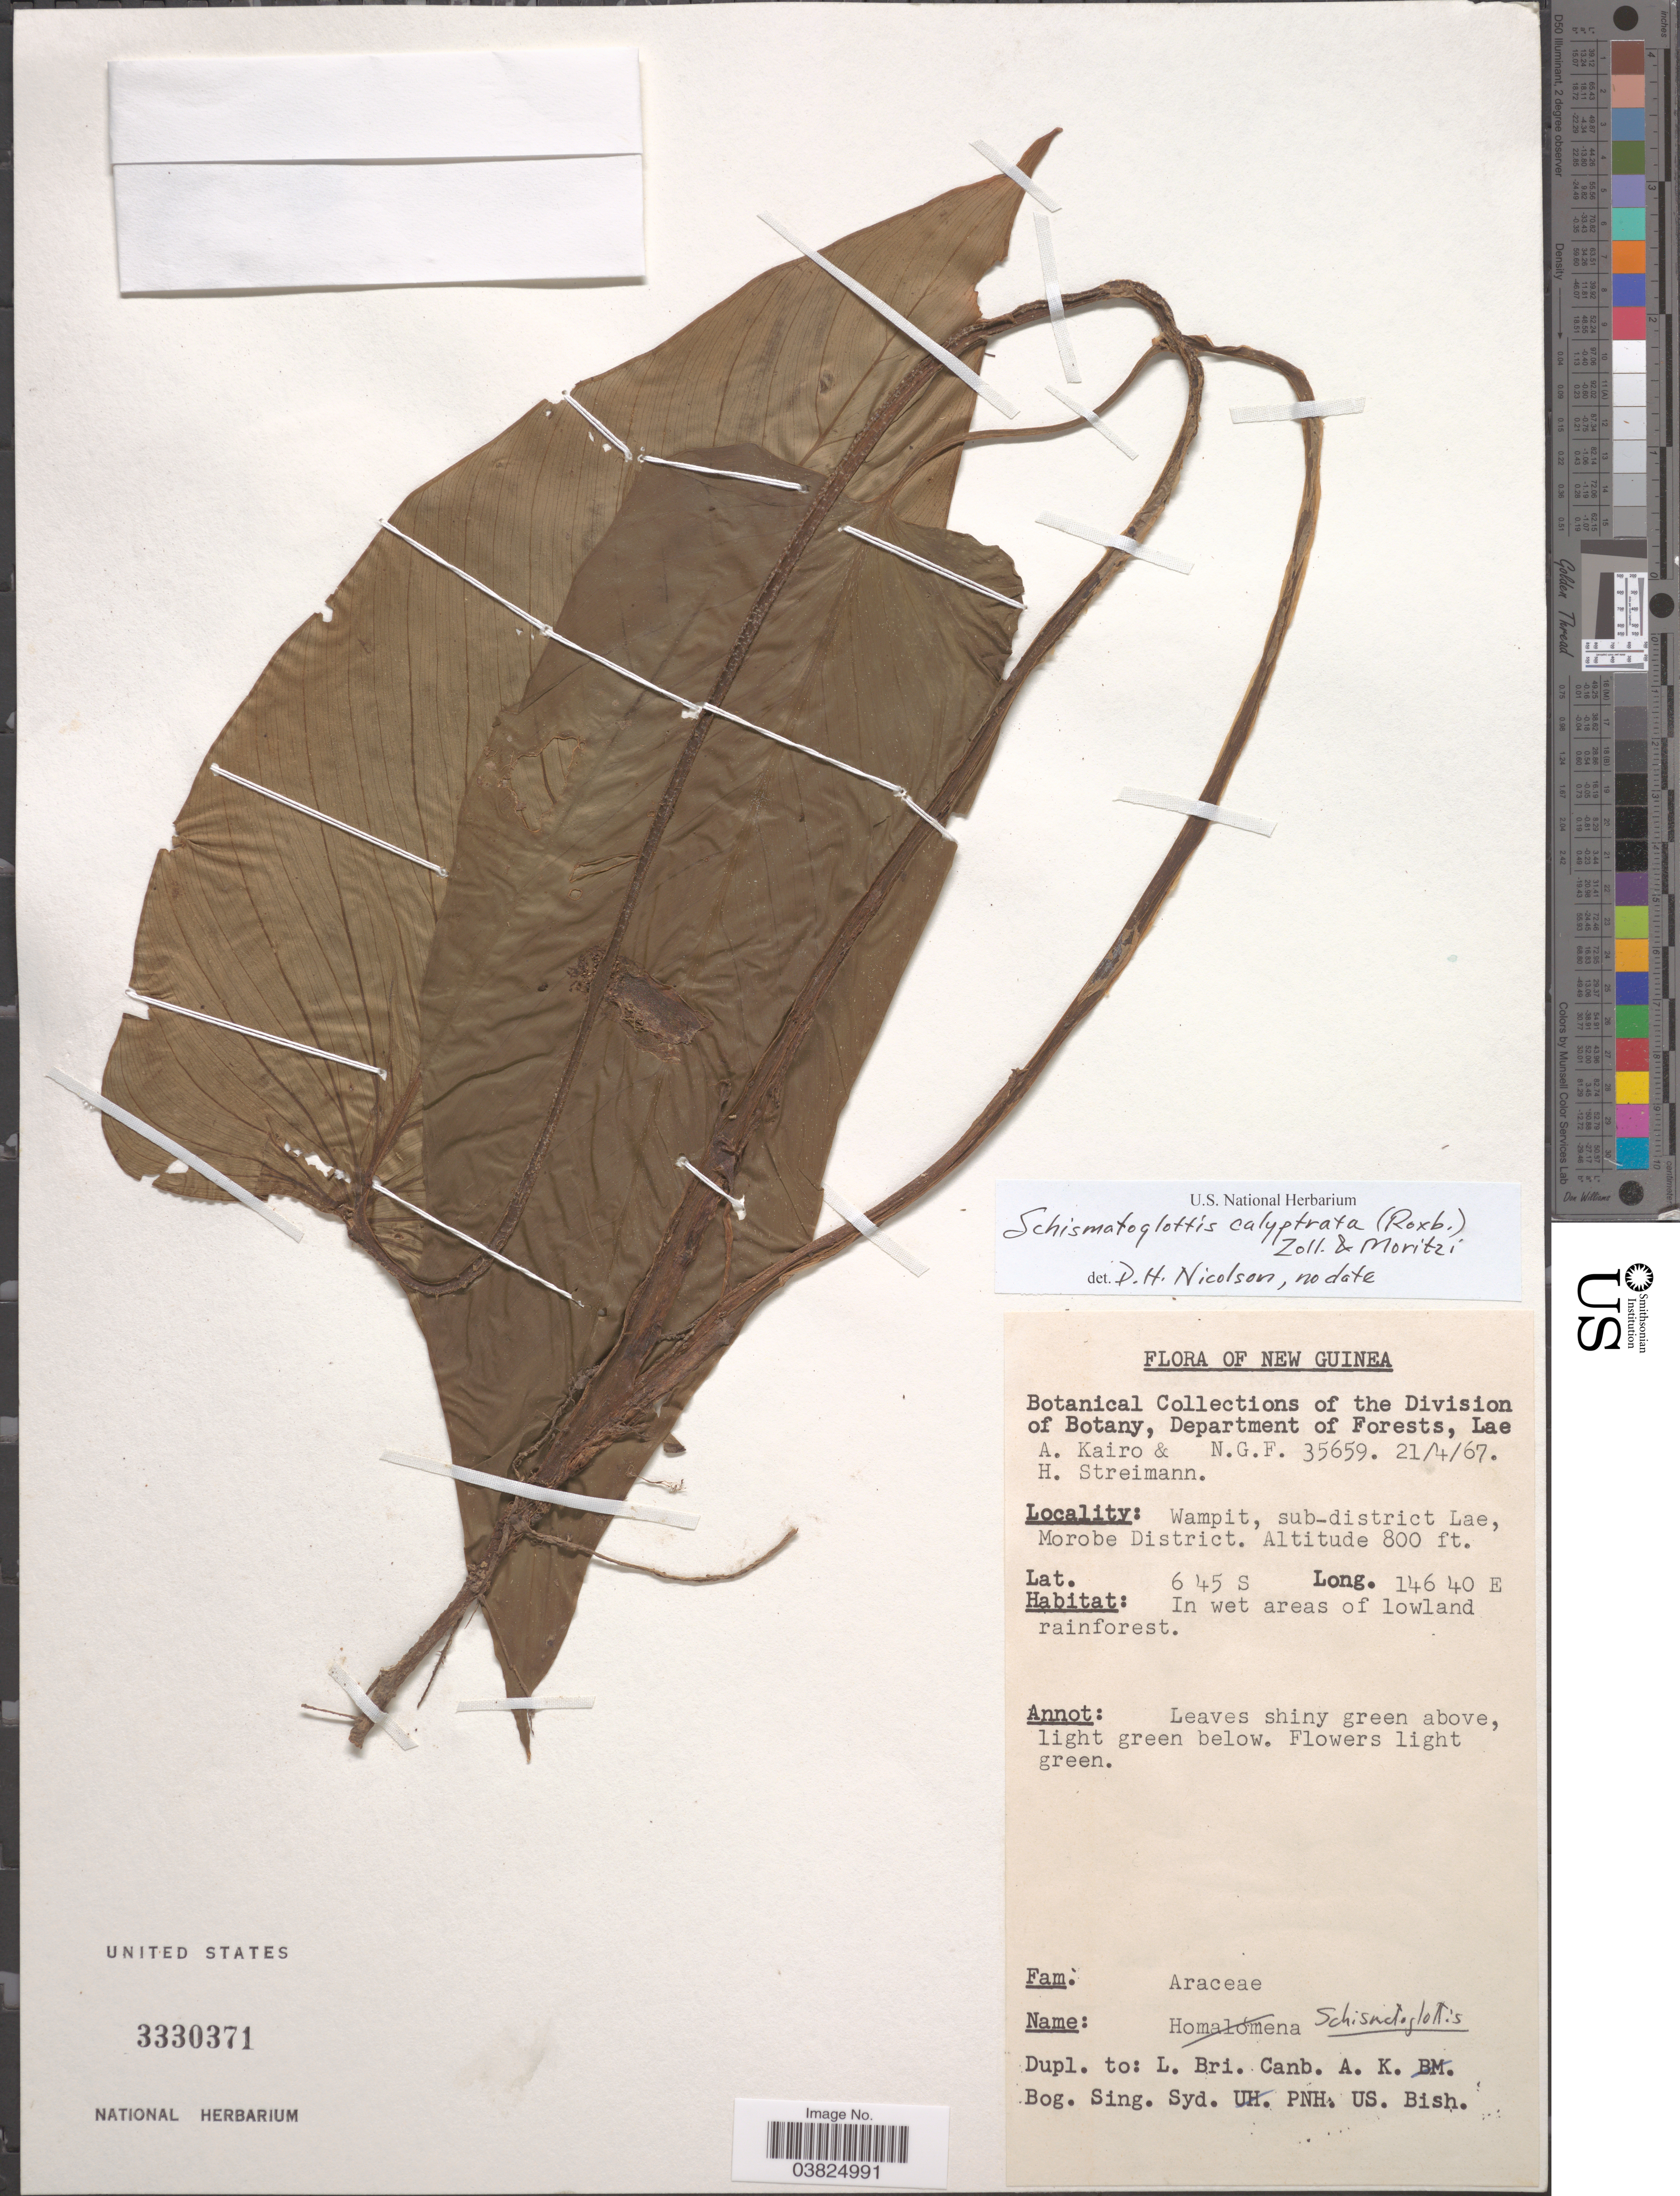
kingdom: Plantae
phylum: Tracheophyta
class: Liliopsida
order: Alismatales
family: Araceae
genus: Schismatoglottis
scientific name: Schismatoglottis calyptrata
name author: Zoll. & Moritzi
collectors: A. Kairo & H. Streimann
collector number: N.G.F.35659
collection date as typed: Transcribed d/m/y: 21/4/67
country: Papua New Guinea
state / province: Morobe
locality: Wampit, sub-district Lae, Morobe District.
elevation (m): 244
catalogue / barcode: US 3330371